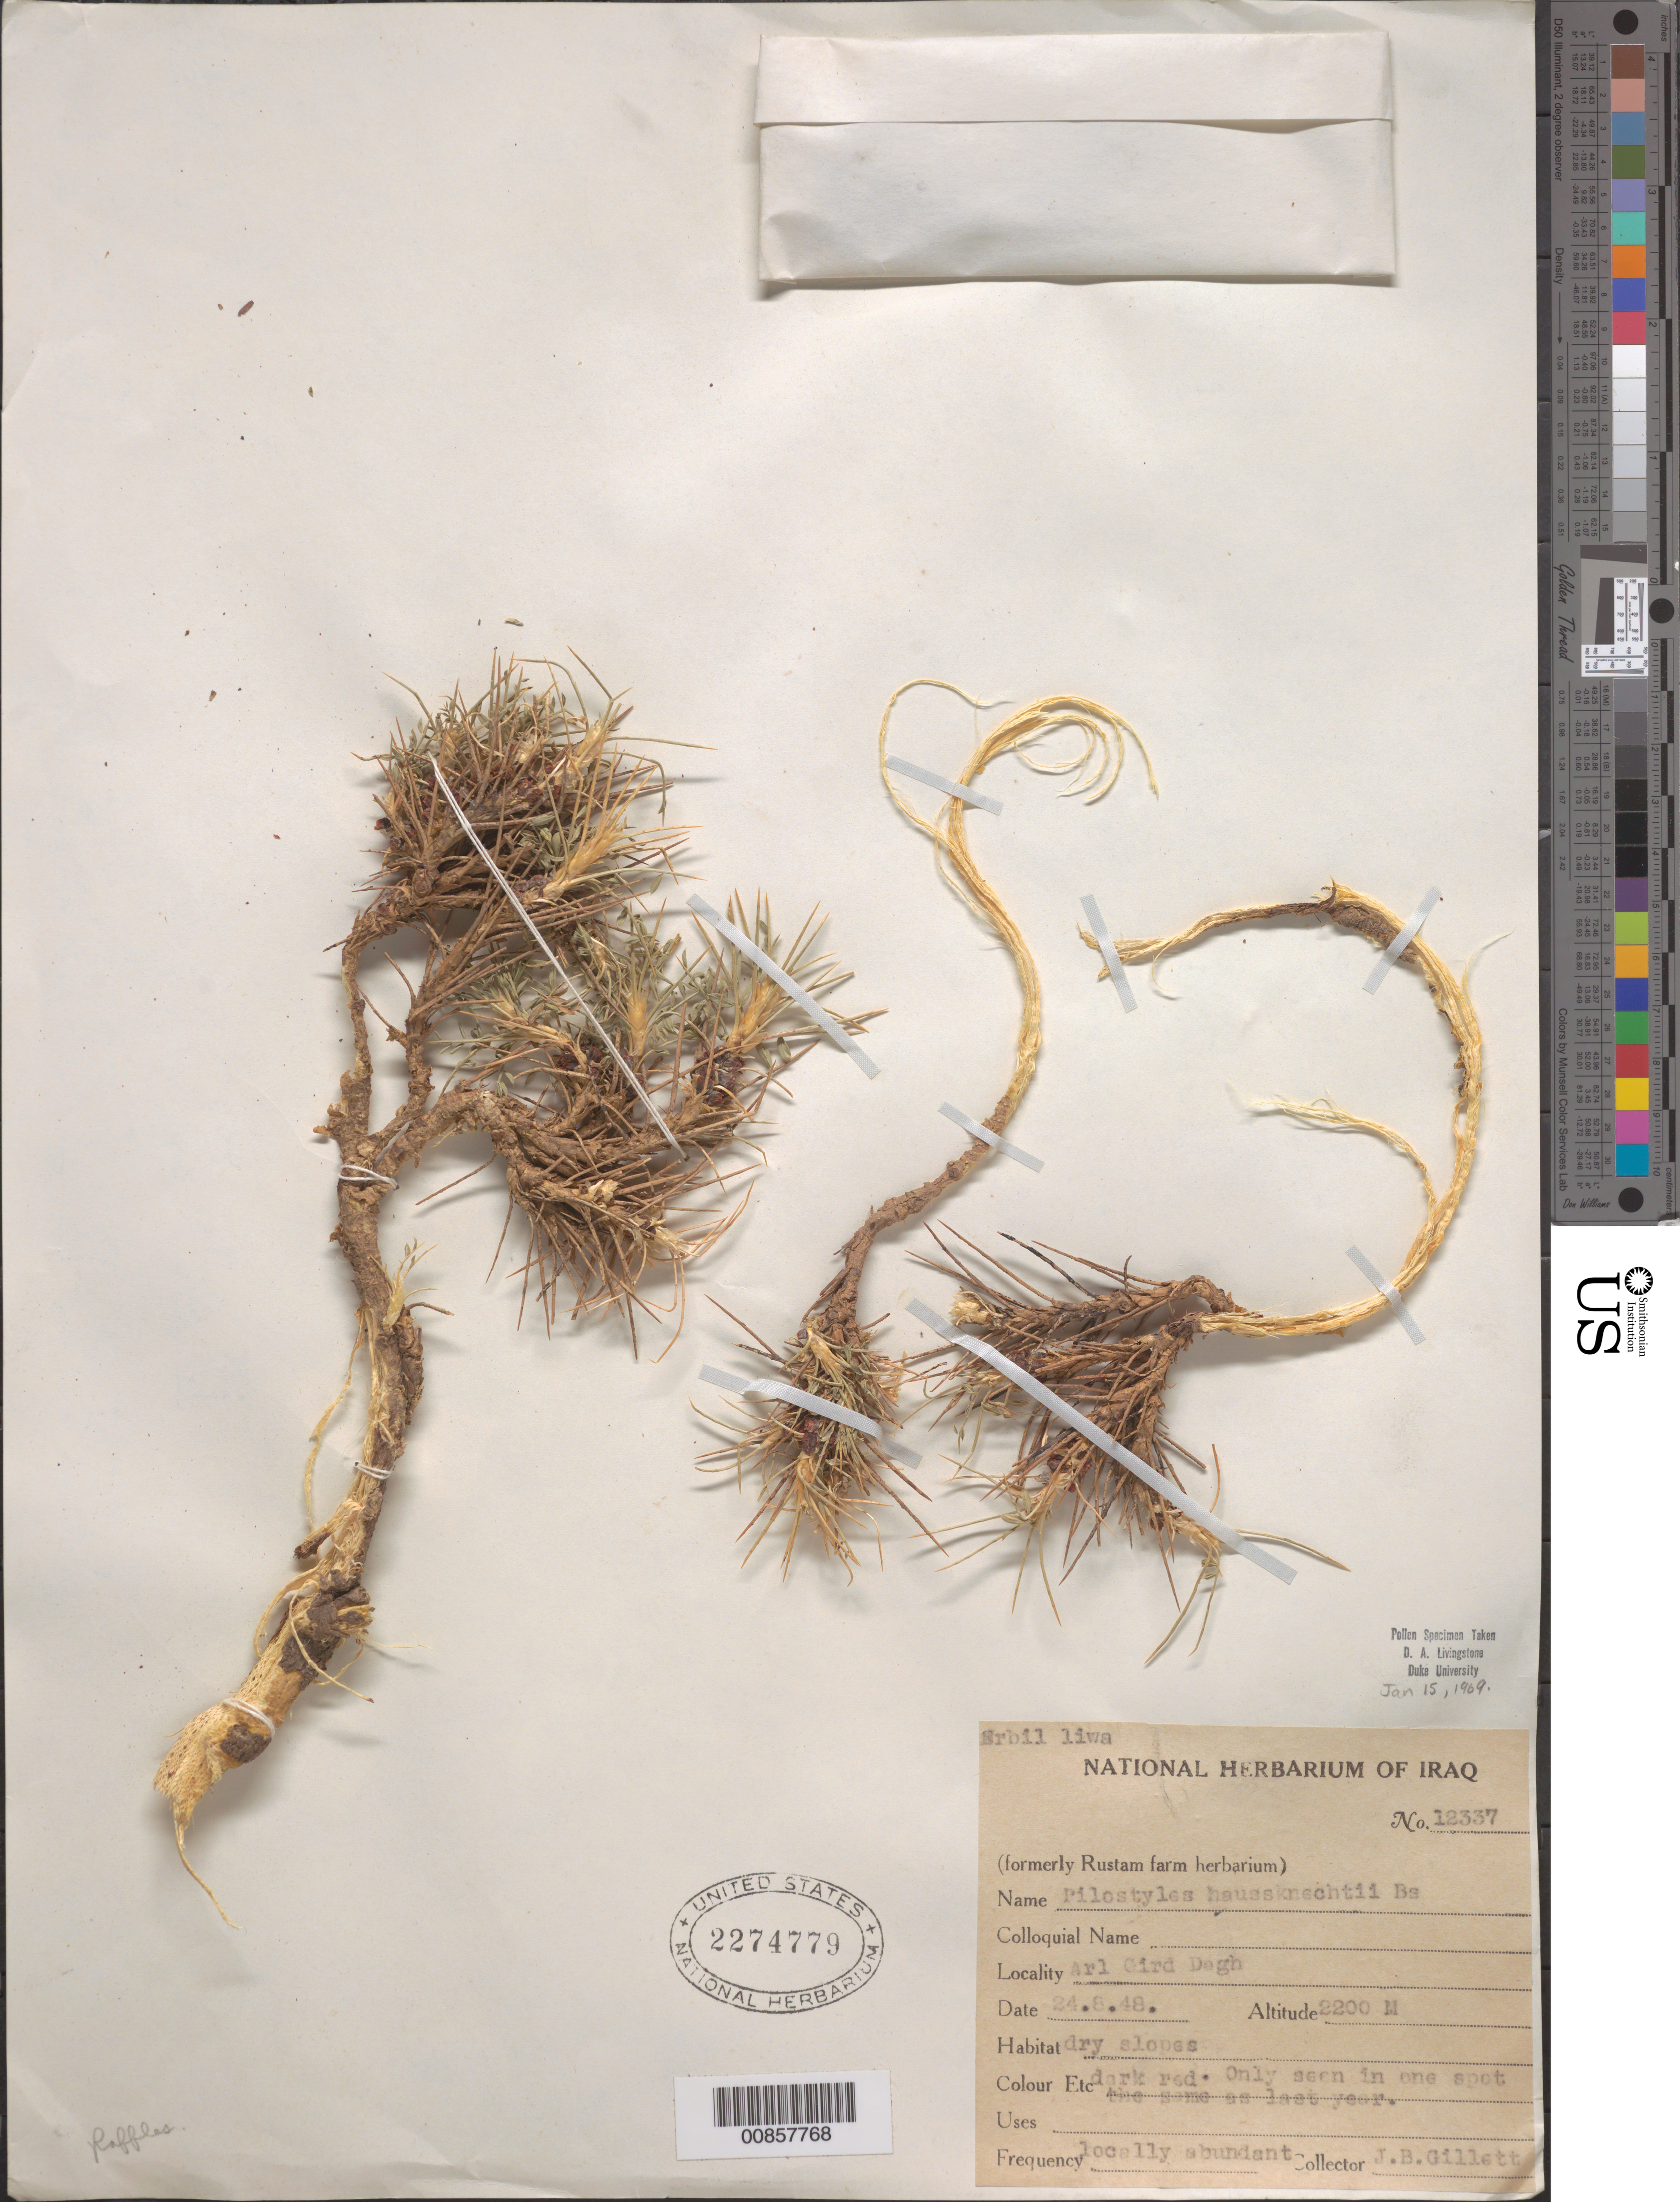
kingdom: Plantae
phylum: Tracheophyta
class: Magnoliopsida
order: Cucurbitales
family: Apodanthaceae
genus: Pilostyles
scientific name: Pilostyles haussknechtii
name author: Boiss.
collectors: J. B. Gillett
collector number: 12337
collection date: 1948-08-24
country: Iraq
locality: Arl Gird Dagh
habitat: Dry slopes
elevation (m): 2200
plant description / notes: Pollen sample taken, D.A. Livingstone, Duke University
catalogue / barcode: US 2274779